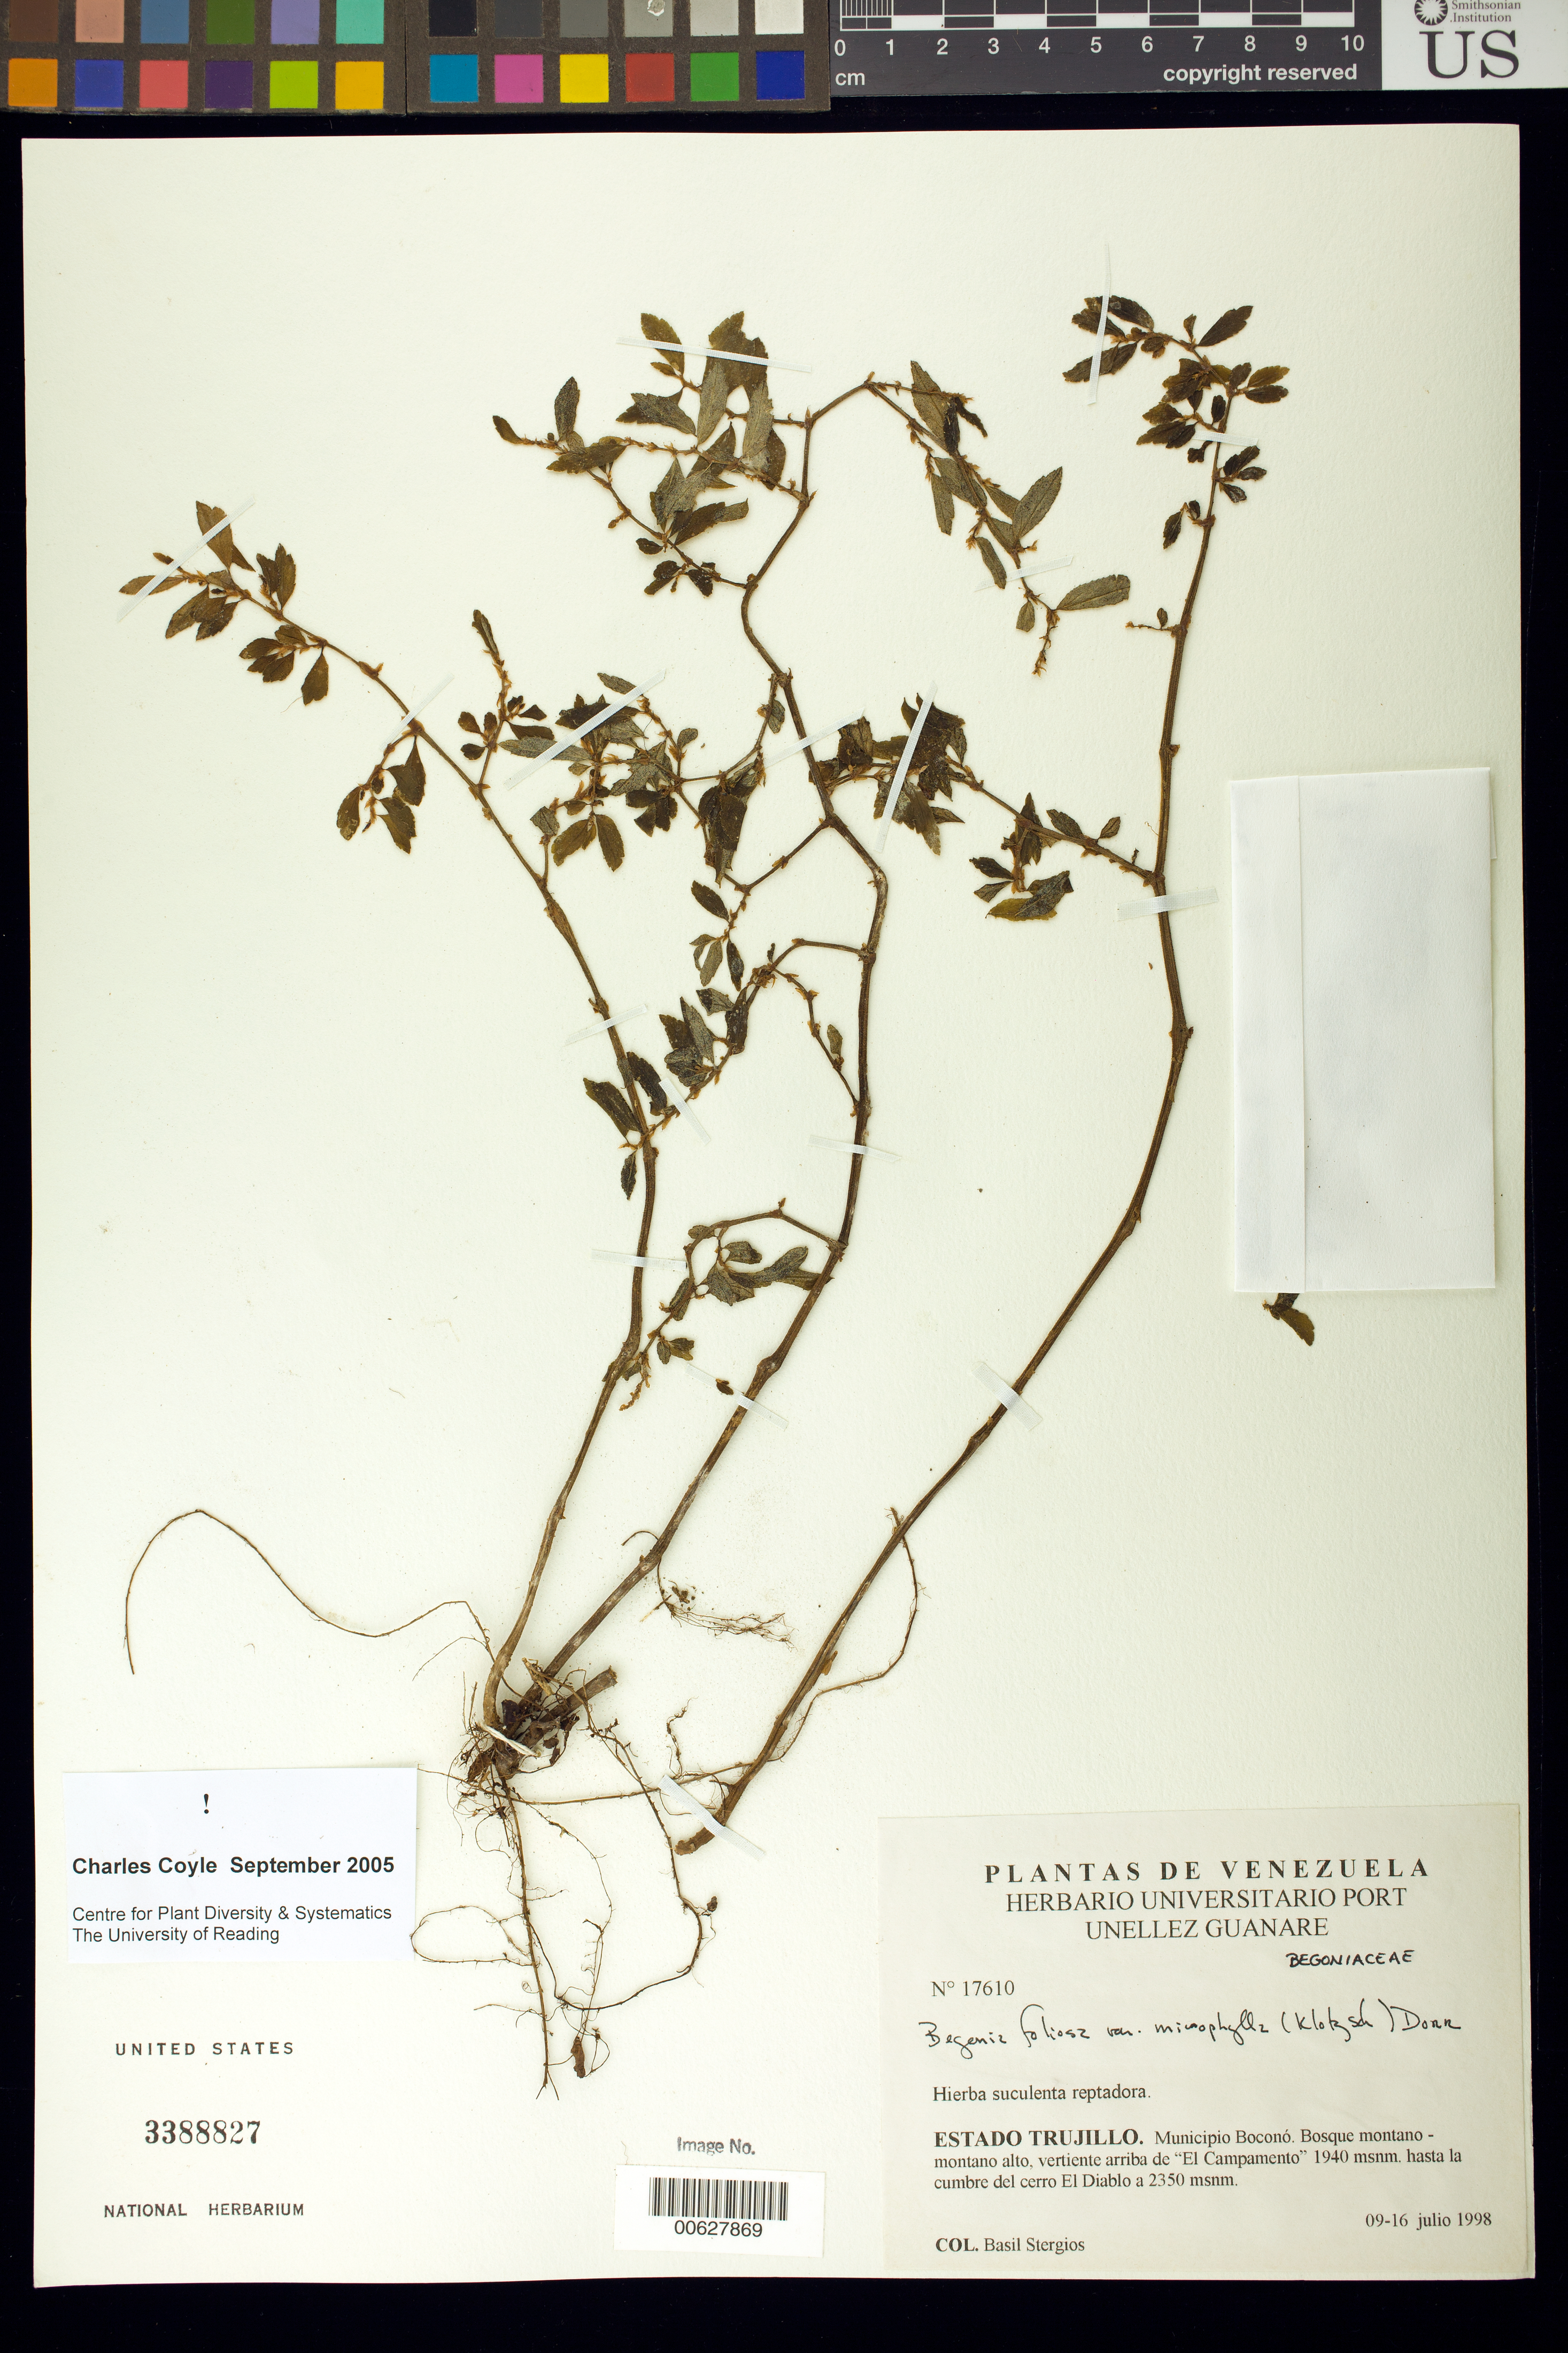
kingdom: Plantae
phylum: Tracheophyta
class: Magnoliopsida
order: Cucurbitales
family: Begoniaceae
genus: Begonia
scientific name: Begonia foliosa var. microphylla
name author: (Klotzsch) Dorr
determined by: Dorr, L. J., (BOT), Smithsonian Institution - National Museum of Natural History (UNITED STATES)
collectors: B. G. Stergios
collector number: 17610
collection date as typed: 09 Jul 1998 to 16 Jul 1998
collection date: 1998-07-09/1998-07-16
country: Venezuela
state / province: Trujillo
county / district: Boconó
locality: Vertiente arriba de El Campamento 1940 m hasta la cumbre del cerro El Diablo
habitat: Bosque montano - montano alto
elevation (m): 1940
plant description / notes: F, PORT, US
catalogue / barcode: US 3388827